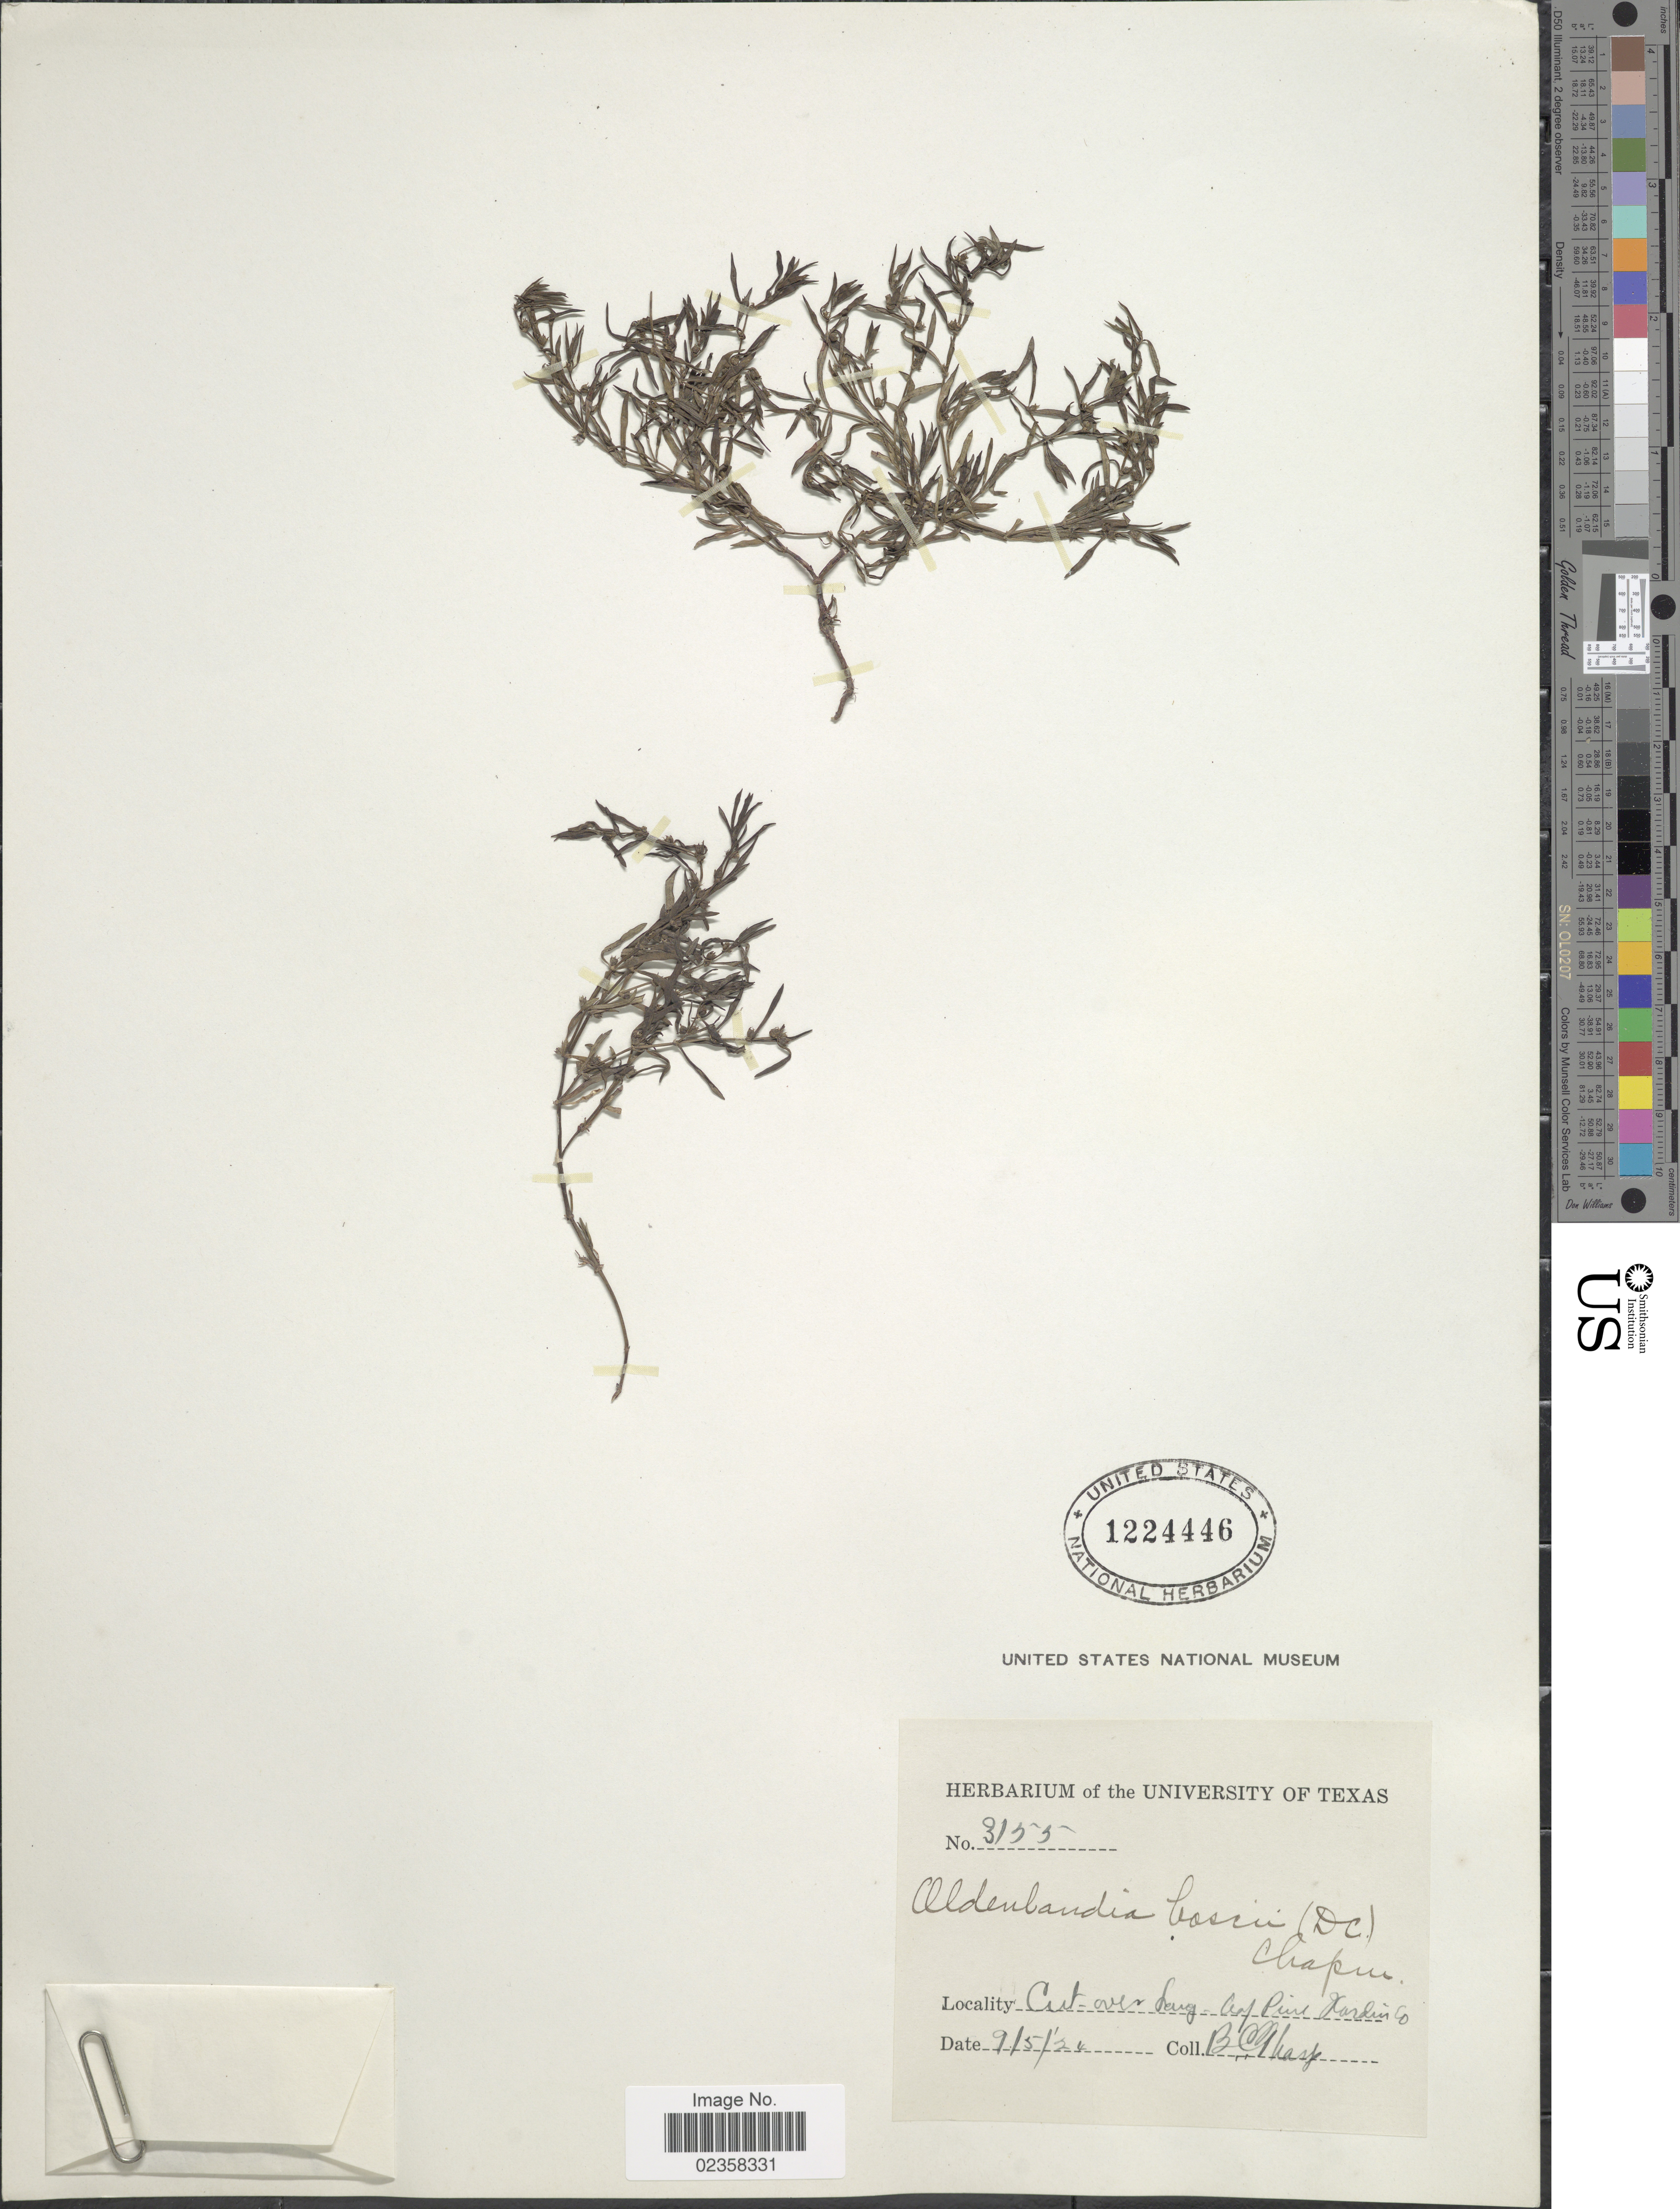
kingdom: Plantae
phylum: Tracheophyta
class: Magnoliopsida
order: Gentianales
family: Rubiaceae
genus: Oldenlandia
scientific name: Oldenlandia boscii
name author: (DC.) Chapm.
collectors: B. C. Tharp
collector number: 3155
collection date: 1924-09-05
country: United States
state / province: Texas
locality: Cut-over Long leaf Pine, Hardin Co.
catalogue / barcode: US 1224446